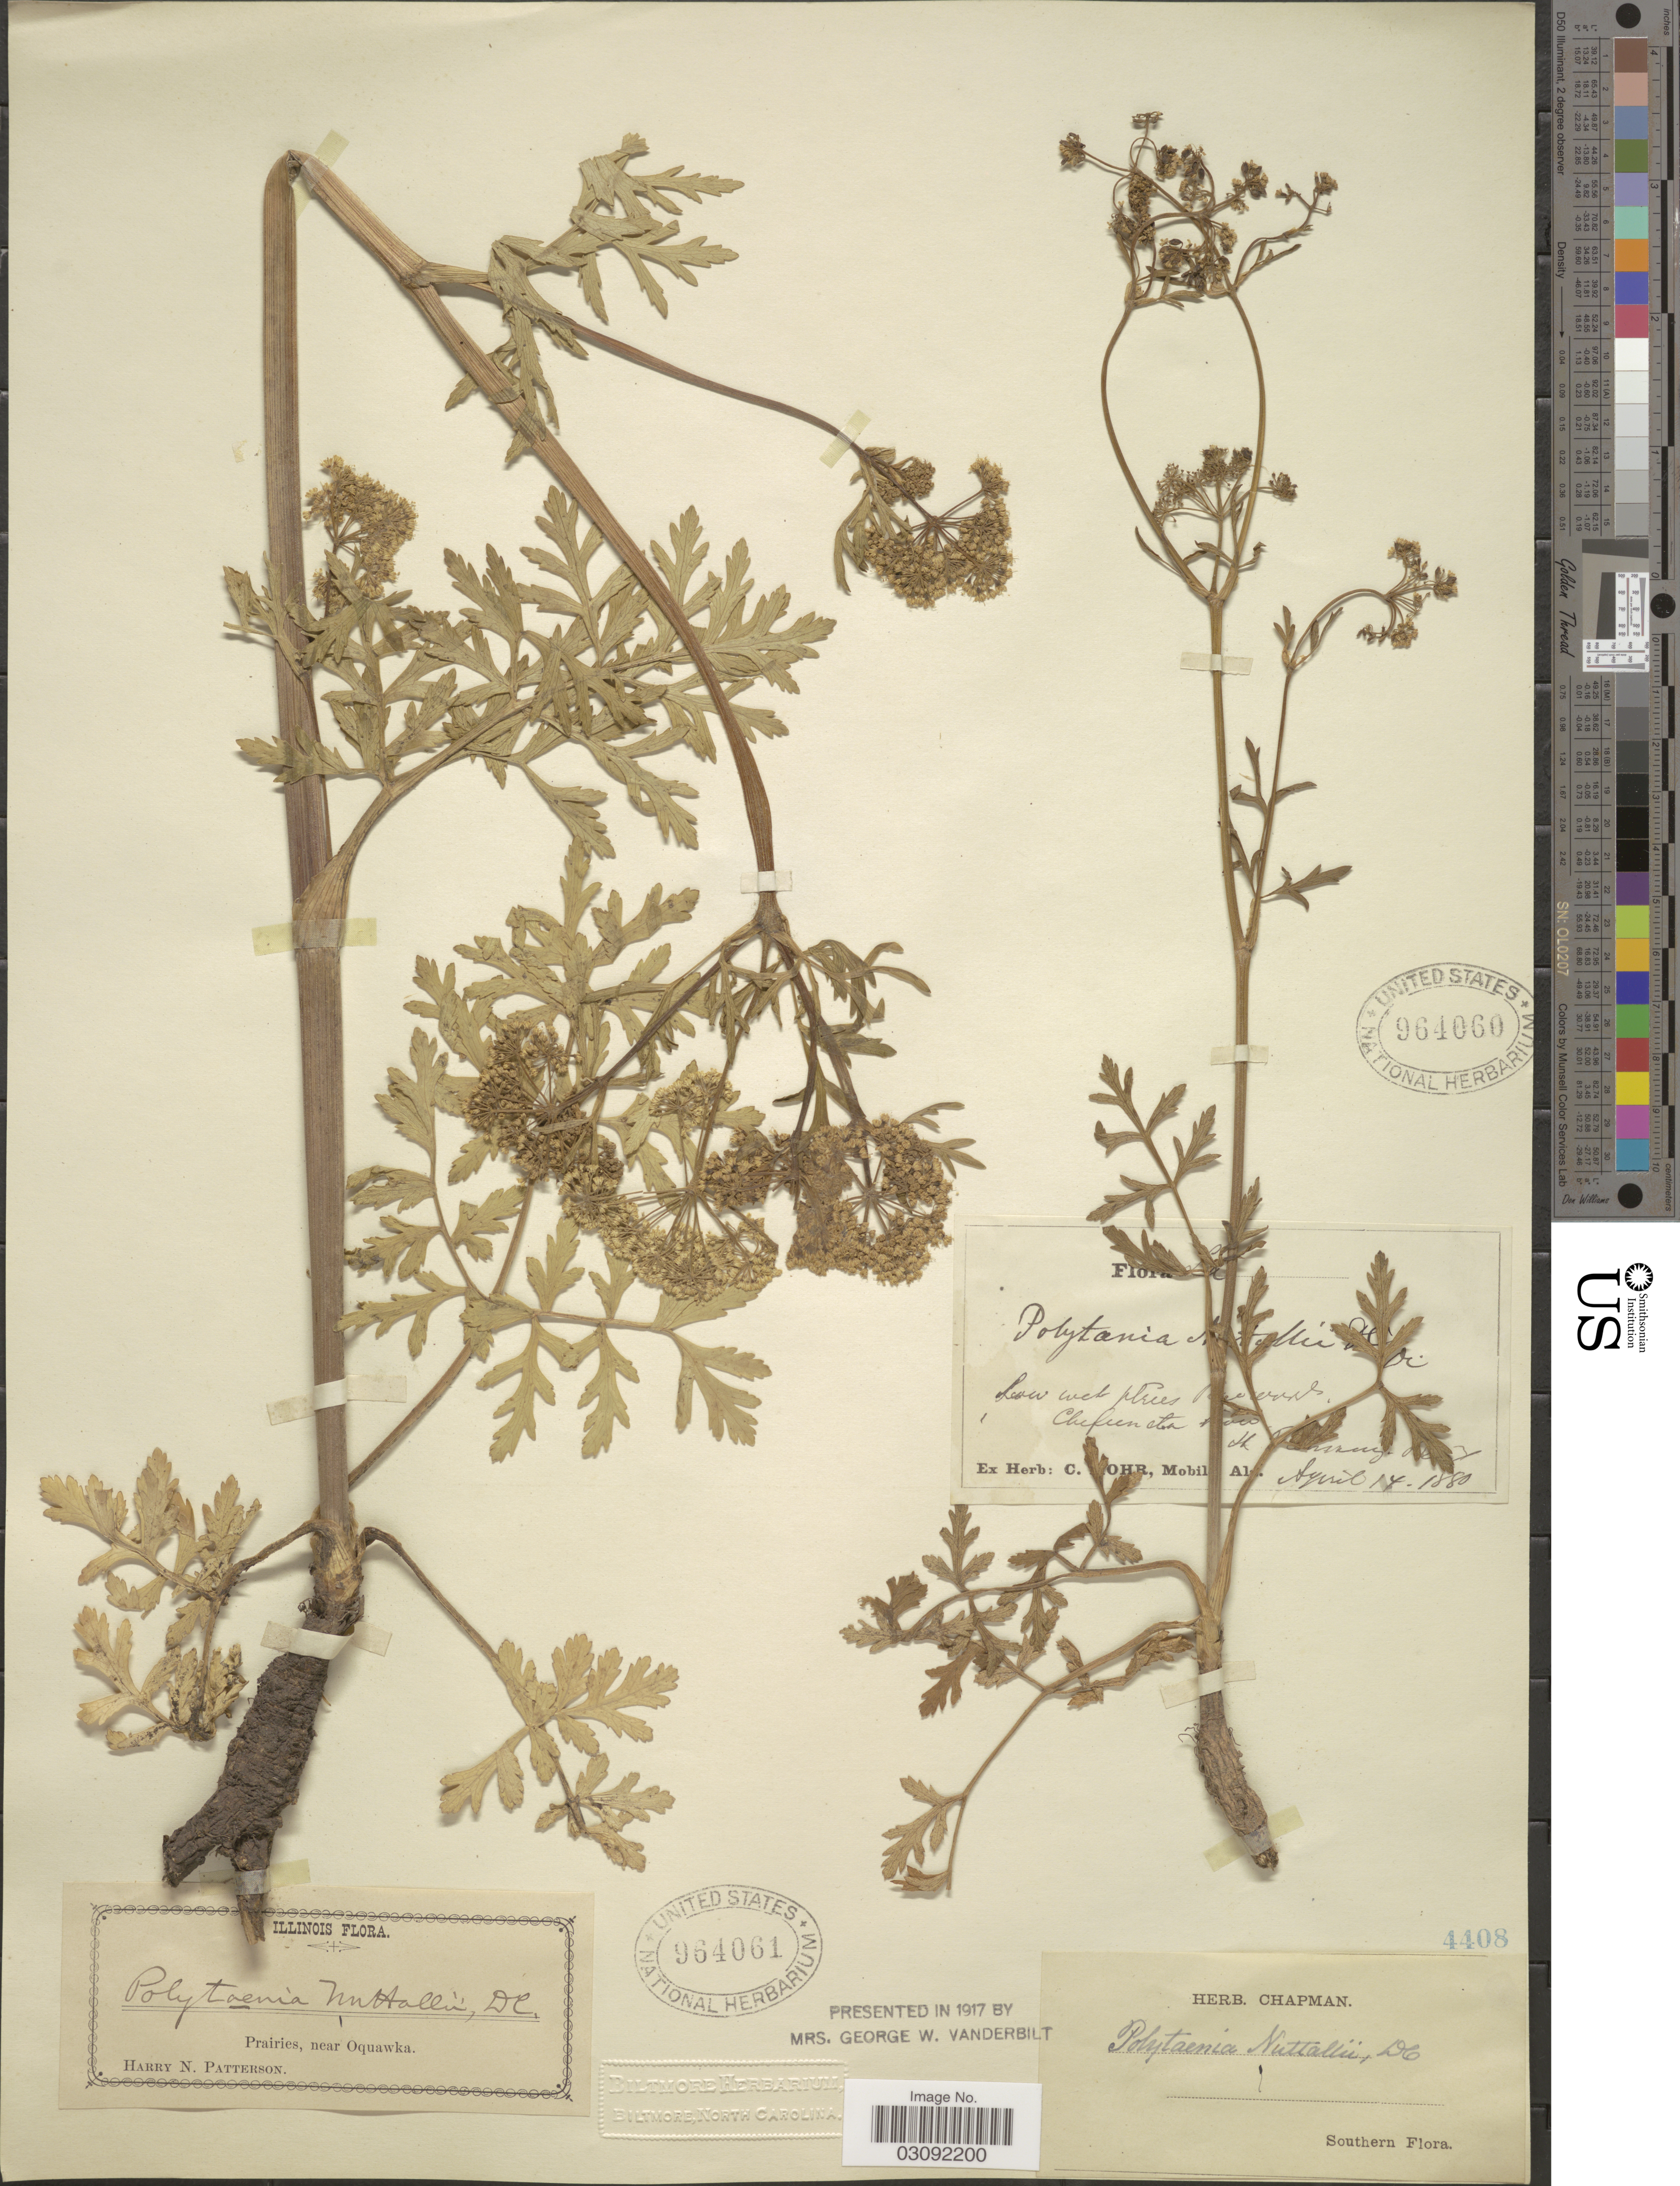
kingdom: Plantae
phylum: Tracheophyta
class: Magnoliopsida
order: Apiales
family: Apiaceae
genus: Polytaenia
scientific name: Polytaenia nuttallii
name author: DC.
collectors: ex herb. C. Mohr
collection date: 1880-04-17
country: United States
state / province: Louisiana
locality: Chefuncta river.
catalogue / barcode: US 964060-2